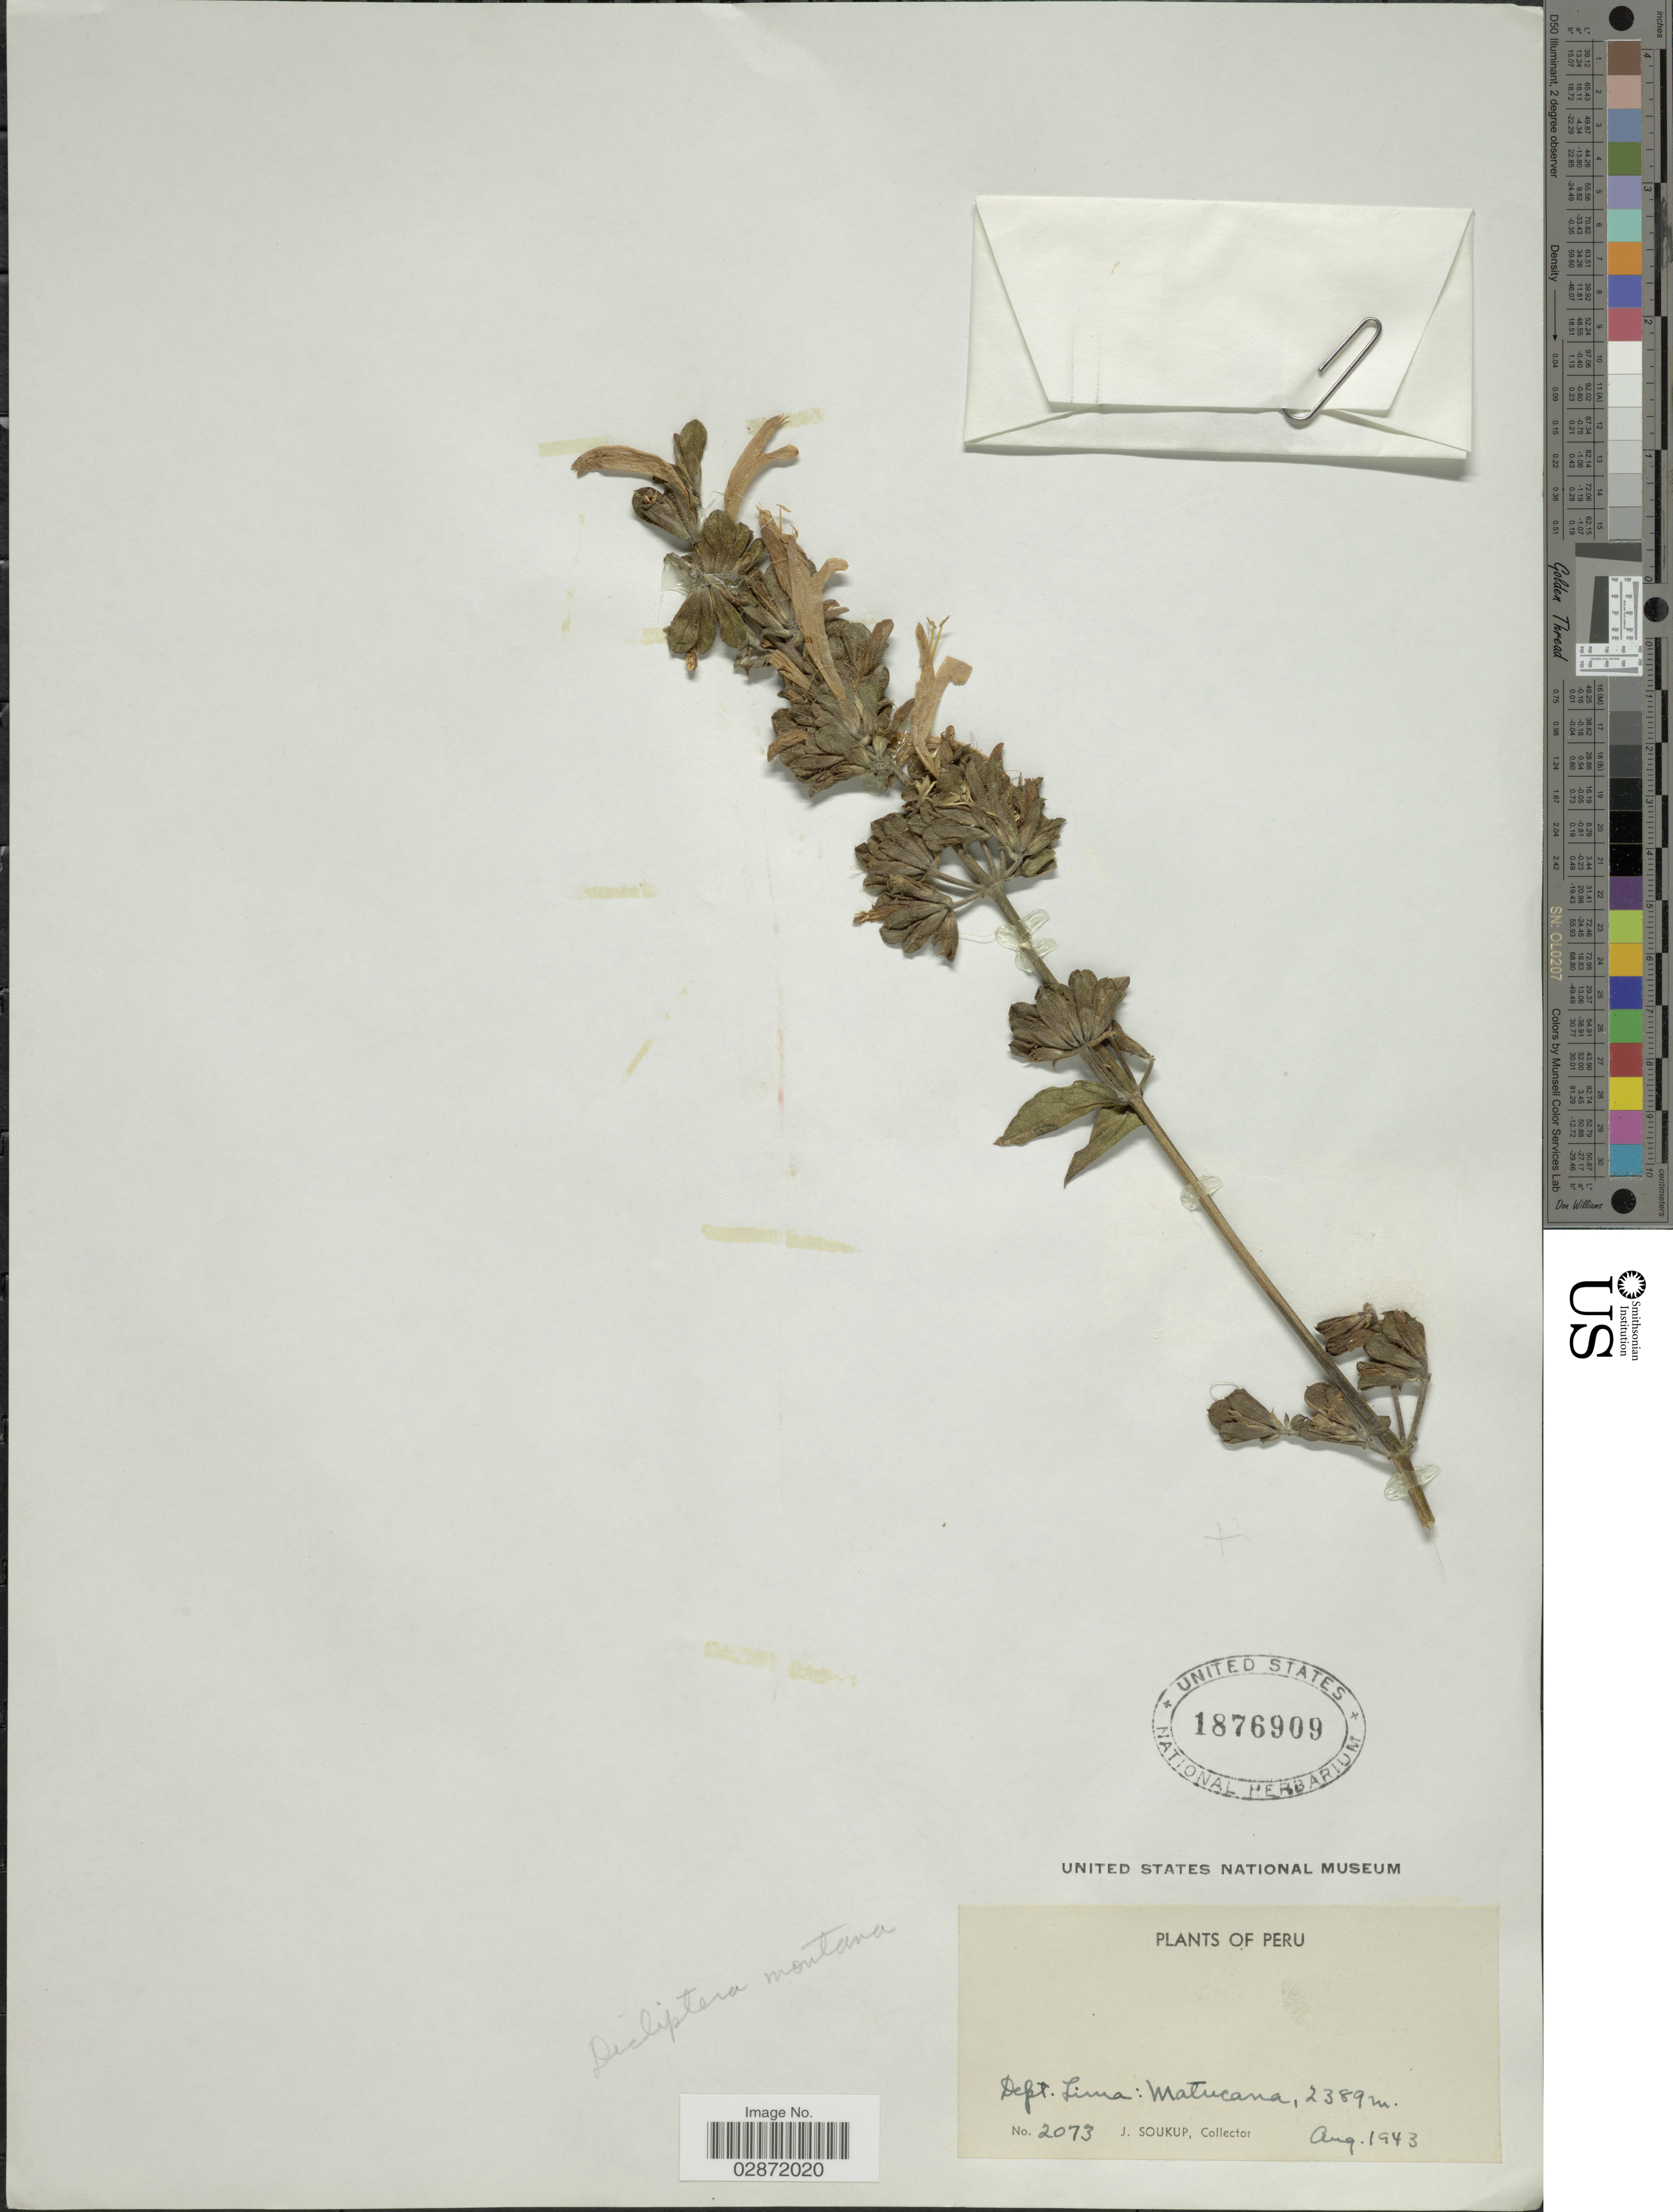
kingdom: Plantae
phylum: Tracheophyta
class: Magnoliopsida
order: Lamiales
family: Acanthaceae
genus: Dicliptera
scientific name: Dicliptera montana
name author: Lindau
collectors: J. Soukup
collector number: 2073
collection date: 1943-08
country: Peru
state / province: Lima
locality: Dept. Lima: Matucana.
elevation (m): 2389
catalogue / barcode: US 1876909